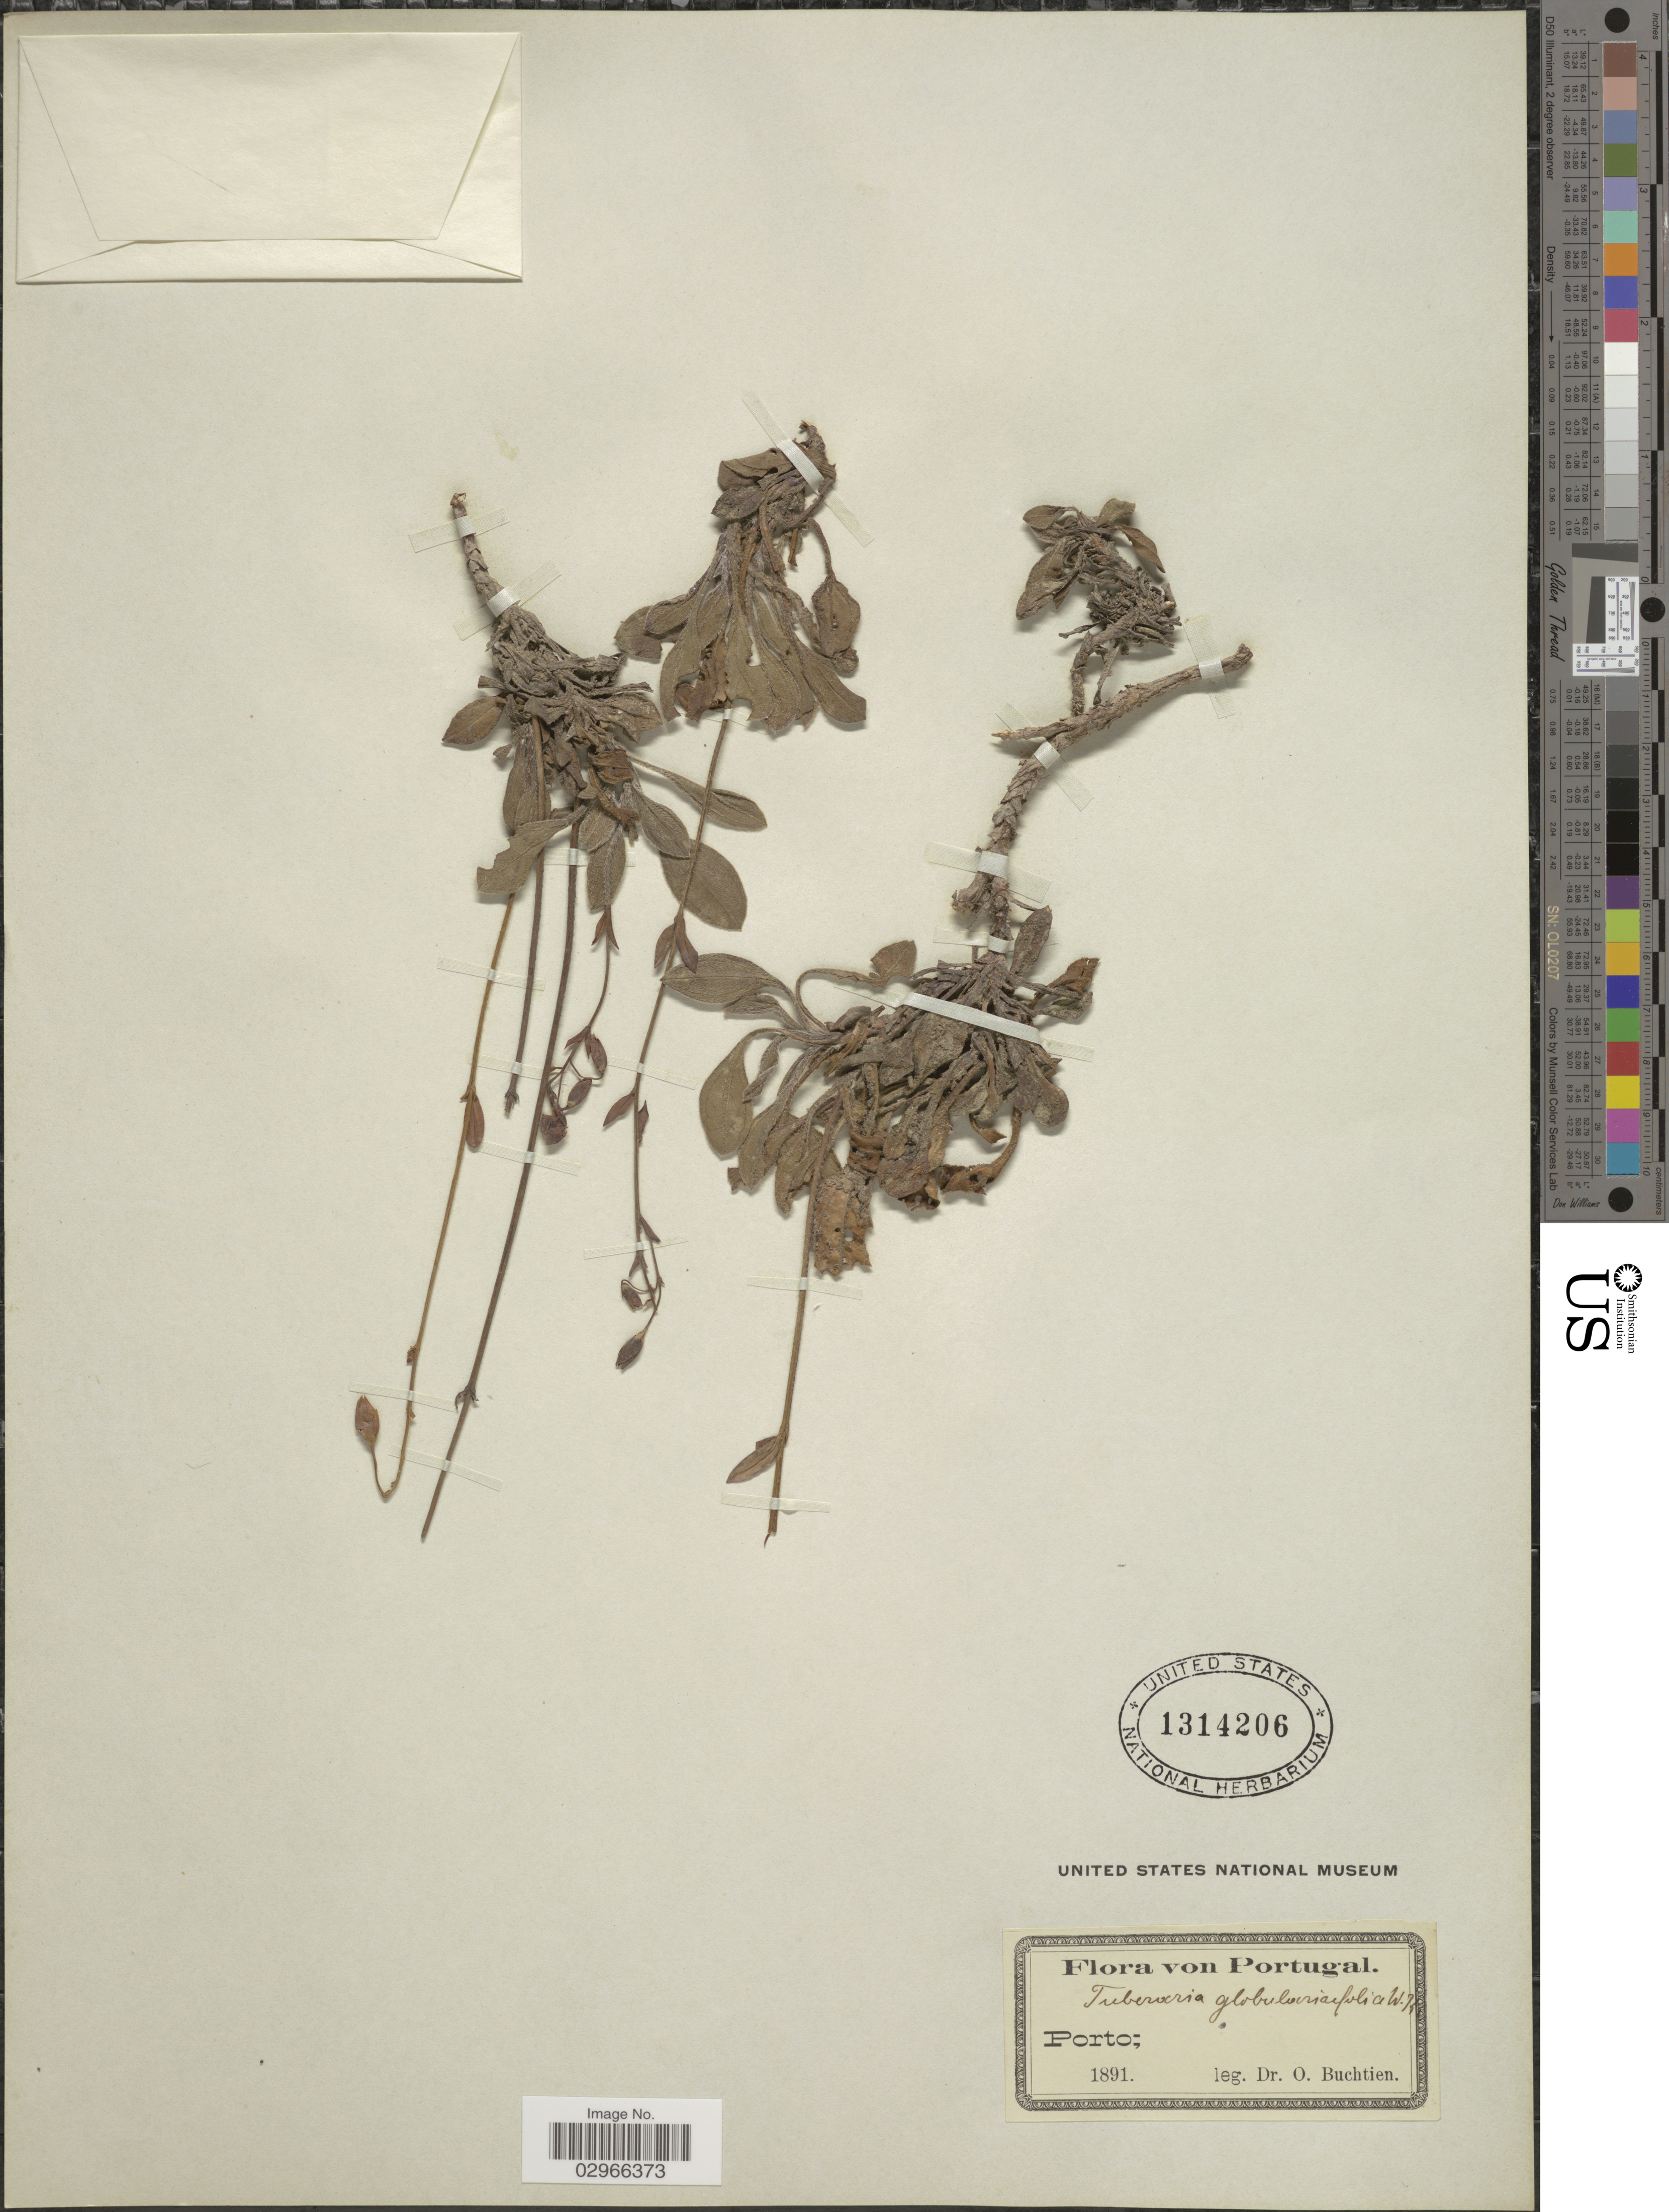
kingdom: Plantae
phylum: Tracheophyta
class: Magnoliopsida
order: Malvales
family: Cistaceae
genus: Tuberaria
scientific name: Tuberaria globulariifolia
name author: (Lam.) Willk.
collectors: O. Buchtien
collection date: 1891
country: Portugal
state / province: Porto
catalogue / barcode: US 1314206